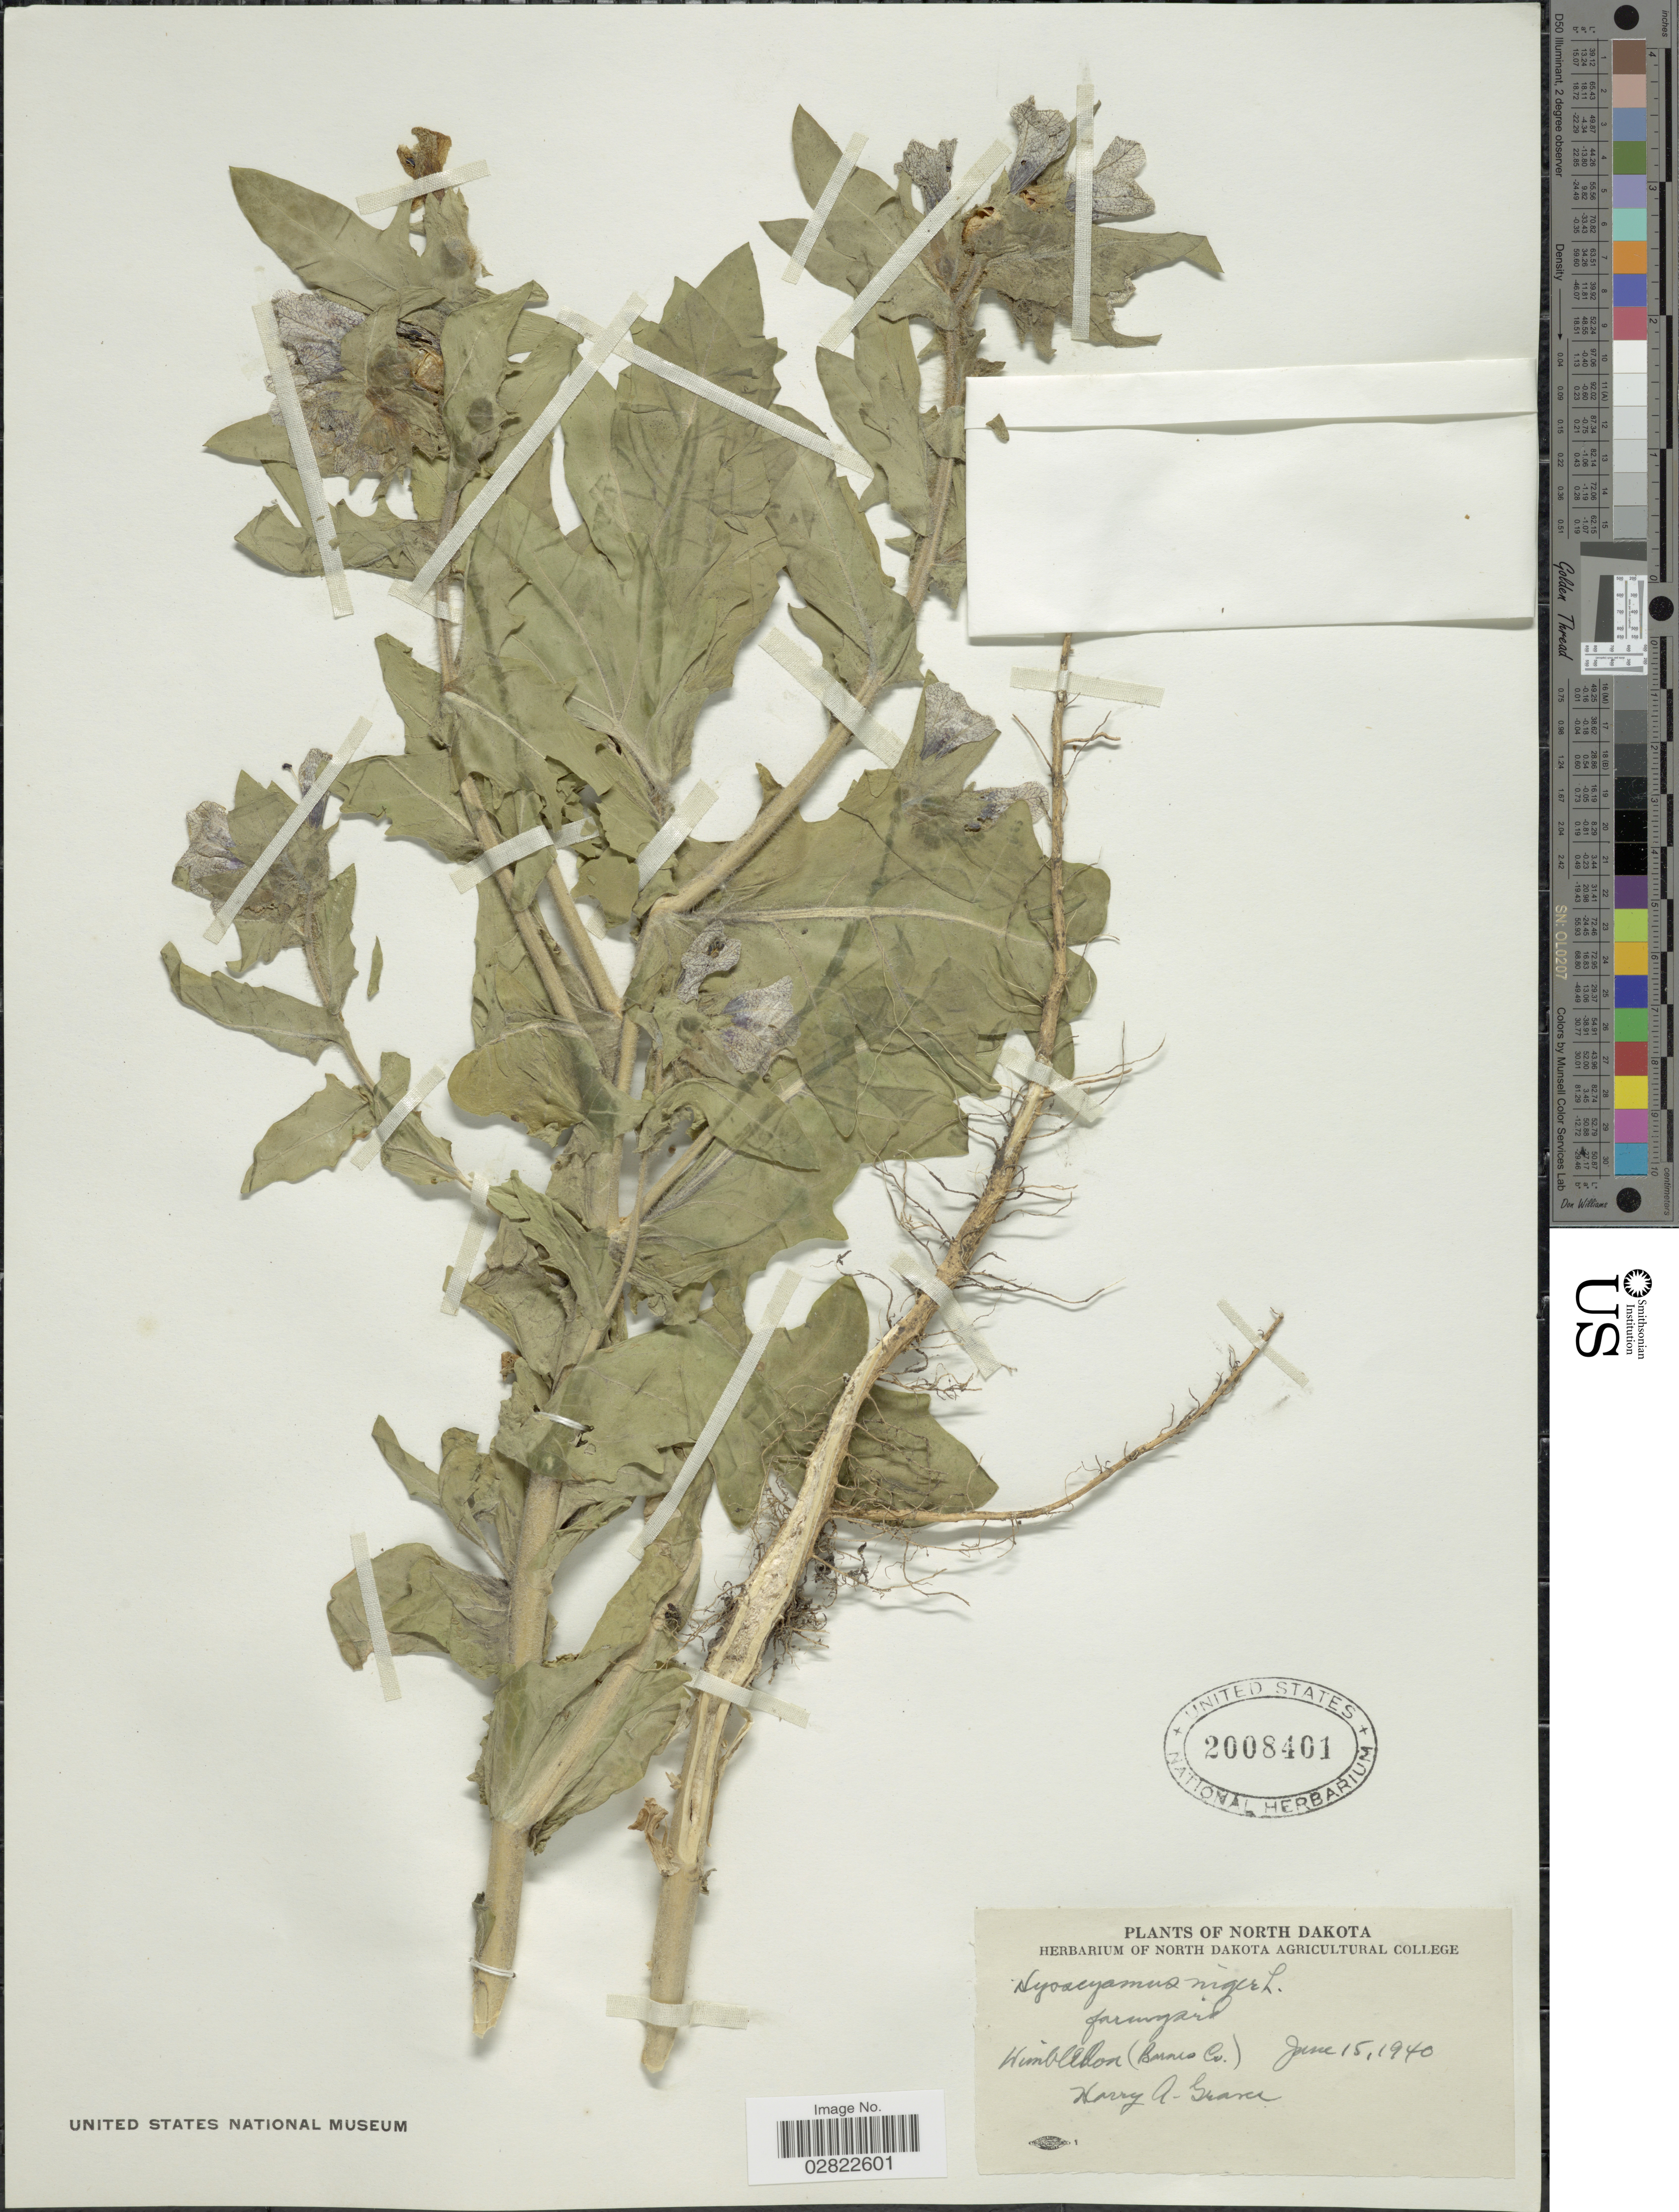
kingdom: Plantae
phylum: Tracheophyta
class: Magnoliopsida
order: Solanales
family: Solanaceae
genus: Hyoscyamus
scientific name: Hyoscyamus niger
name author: L.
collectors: H. Graves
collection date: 1940-06-15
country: United States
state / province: North Dakota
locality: Wimbledon (Barnes Co.).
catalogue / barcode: US 2008401